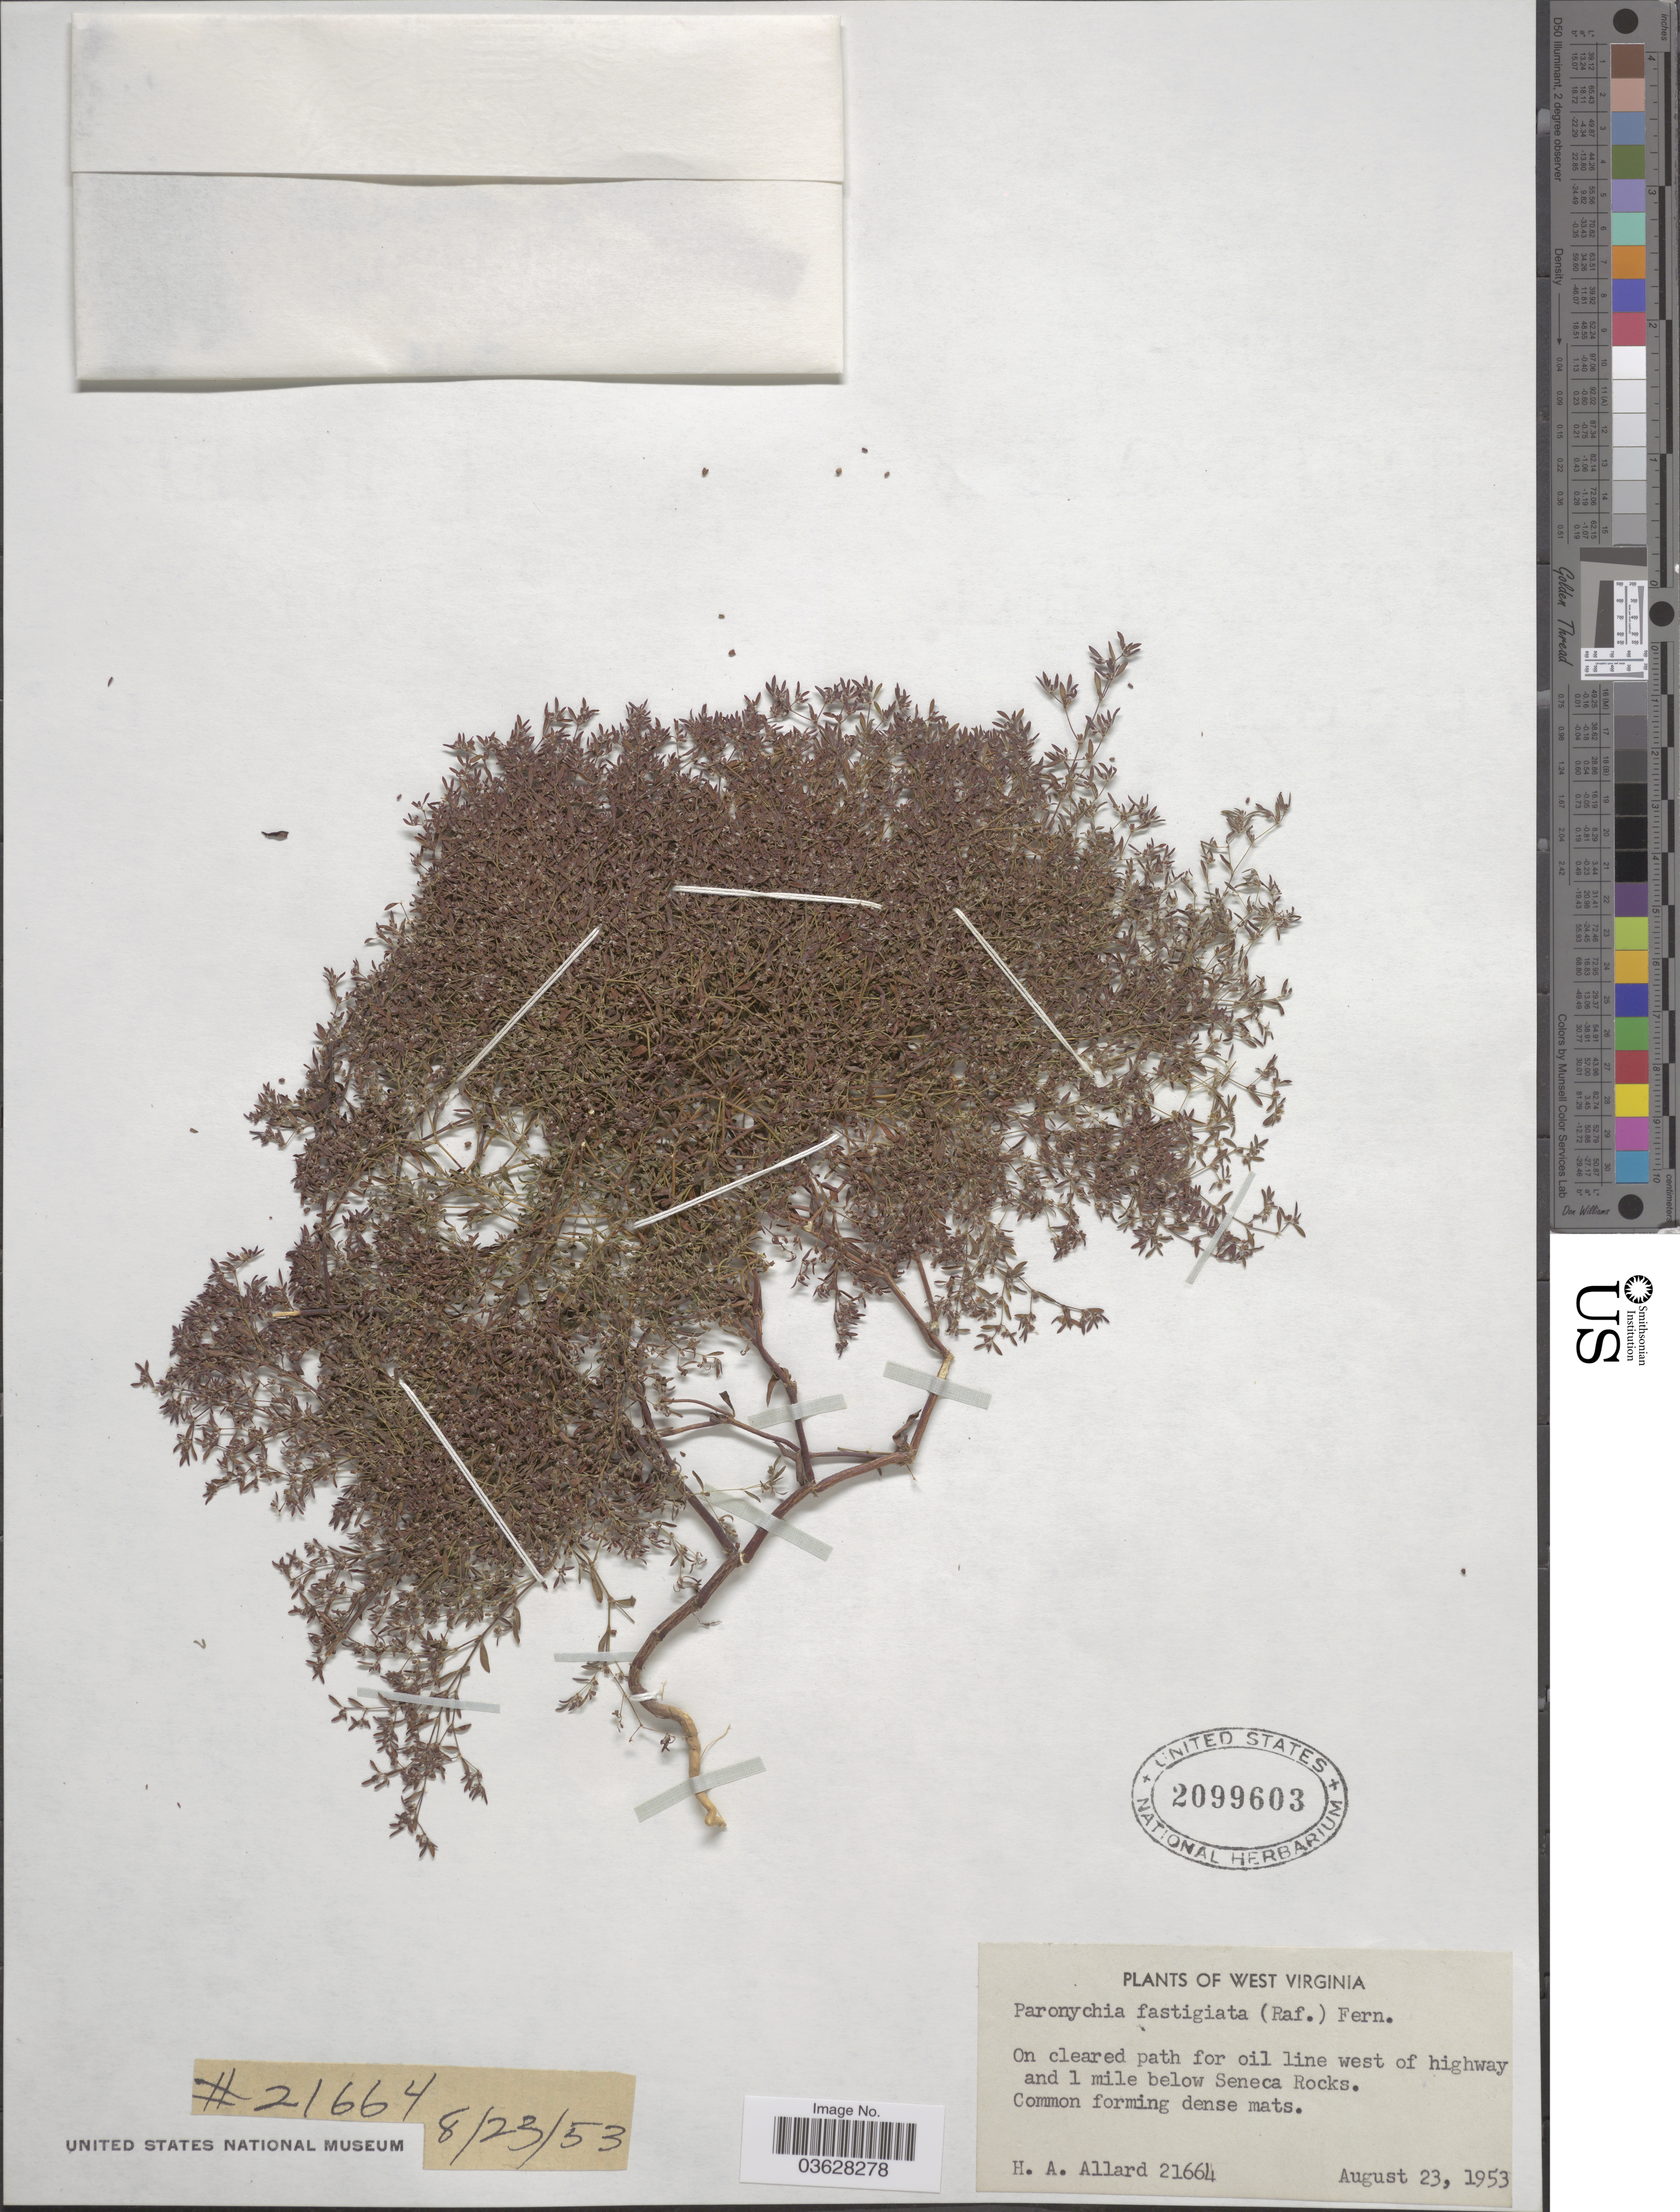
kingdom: Plantae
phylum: Tracheophyta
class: Magnoliopsida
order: Caryophyllales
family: Caryophyllaceae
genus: Paronychia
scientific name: Paronychia fastigiata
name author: (Raf.) Fernald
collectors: H. A. Allard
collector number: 21664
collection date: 1953-08-23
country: United States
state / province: West Virginia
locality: On cleared path for oil line west of highway and 1 mile below Seneca Rocks.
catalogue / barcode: US 2099603